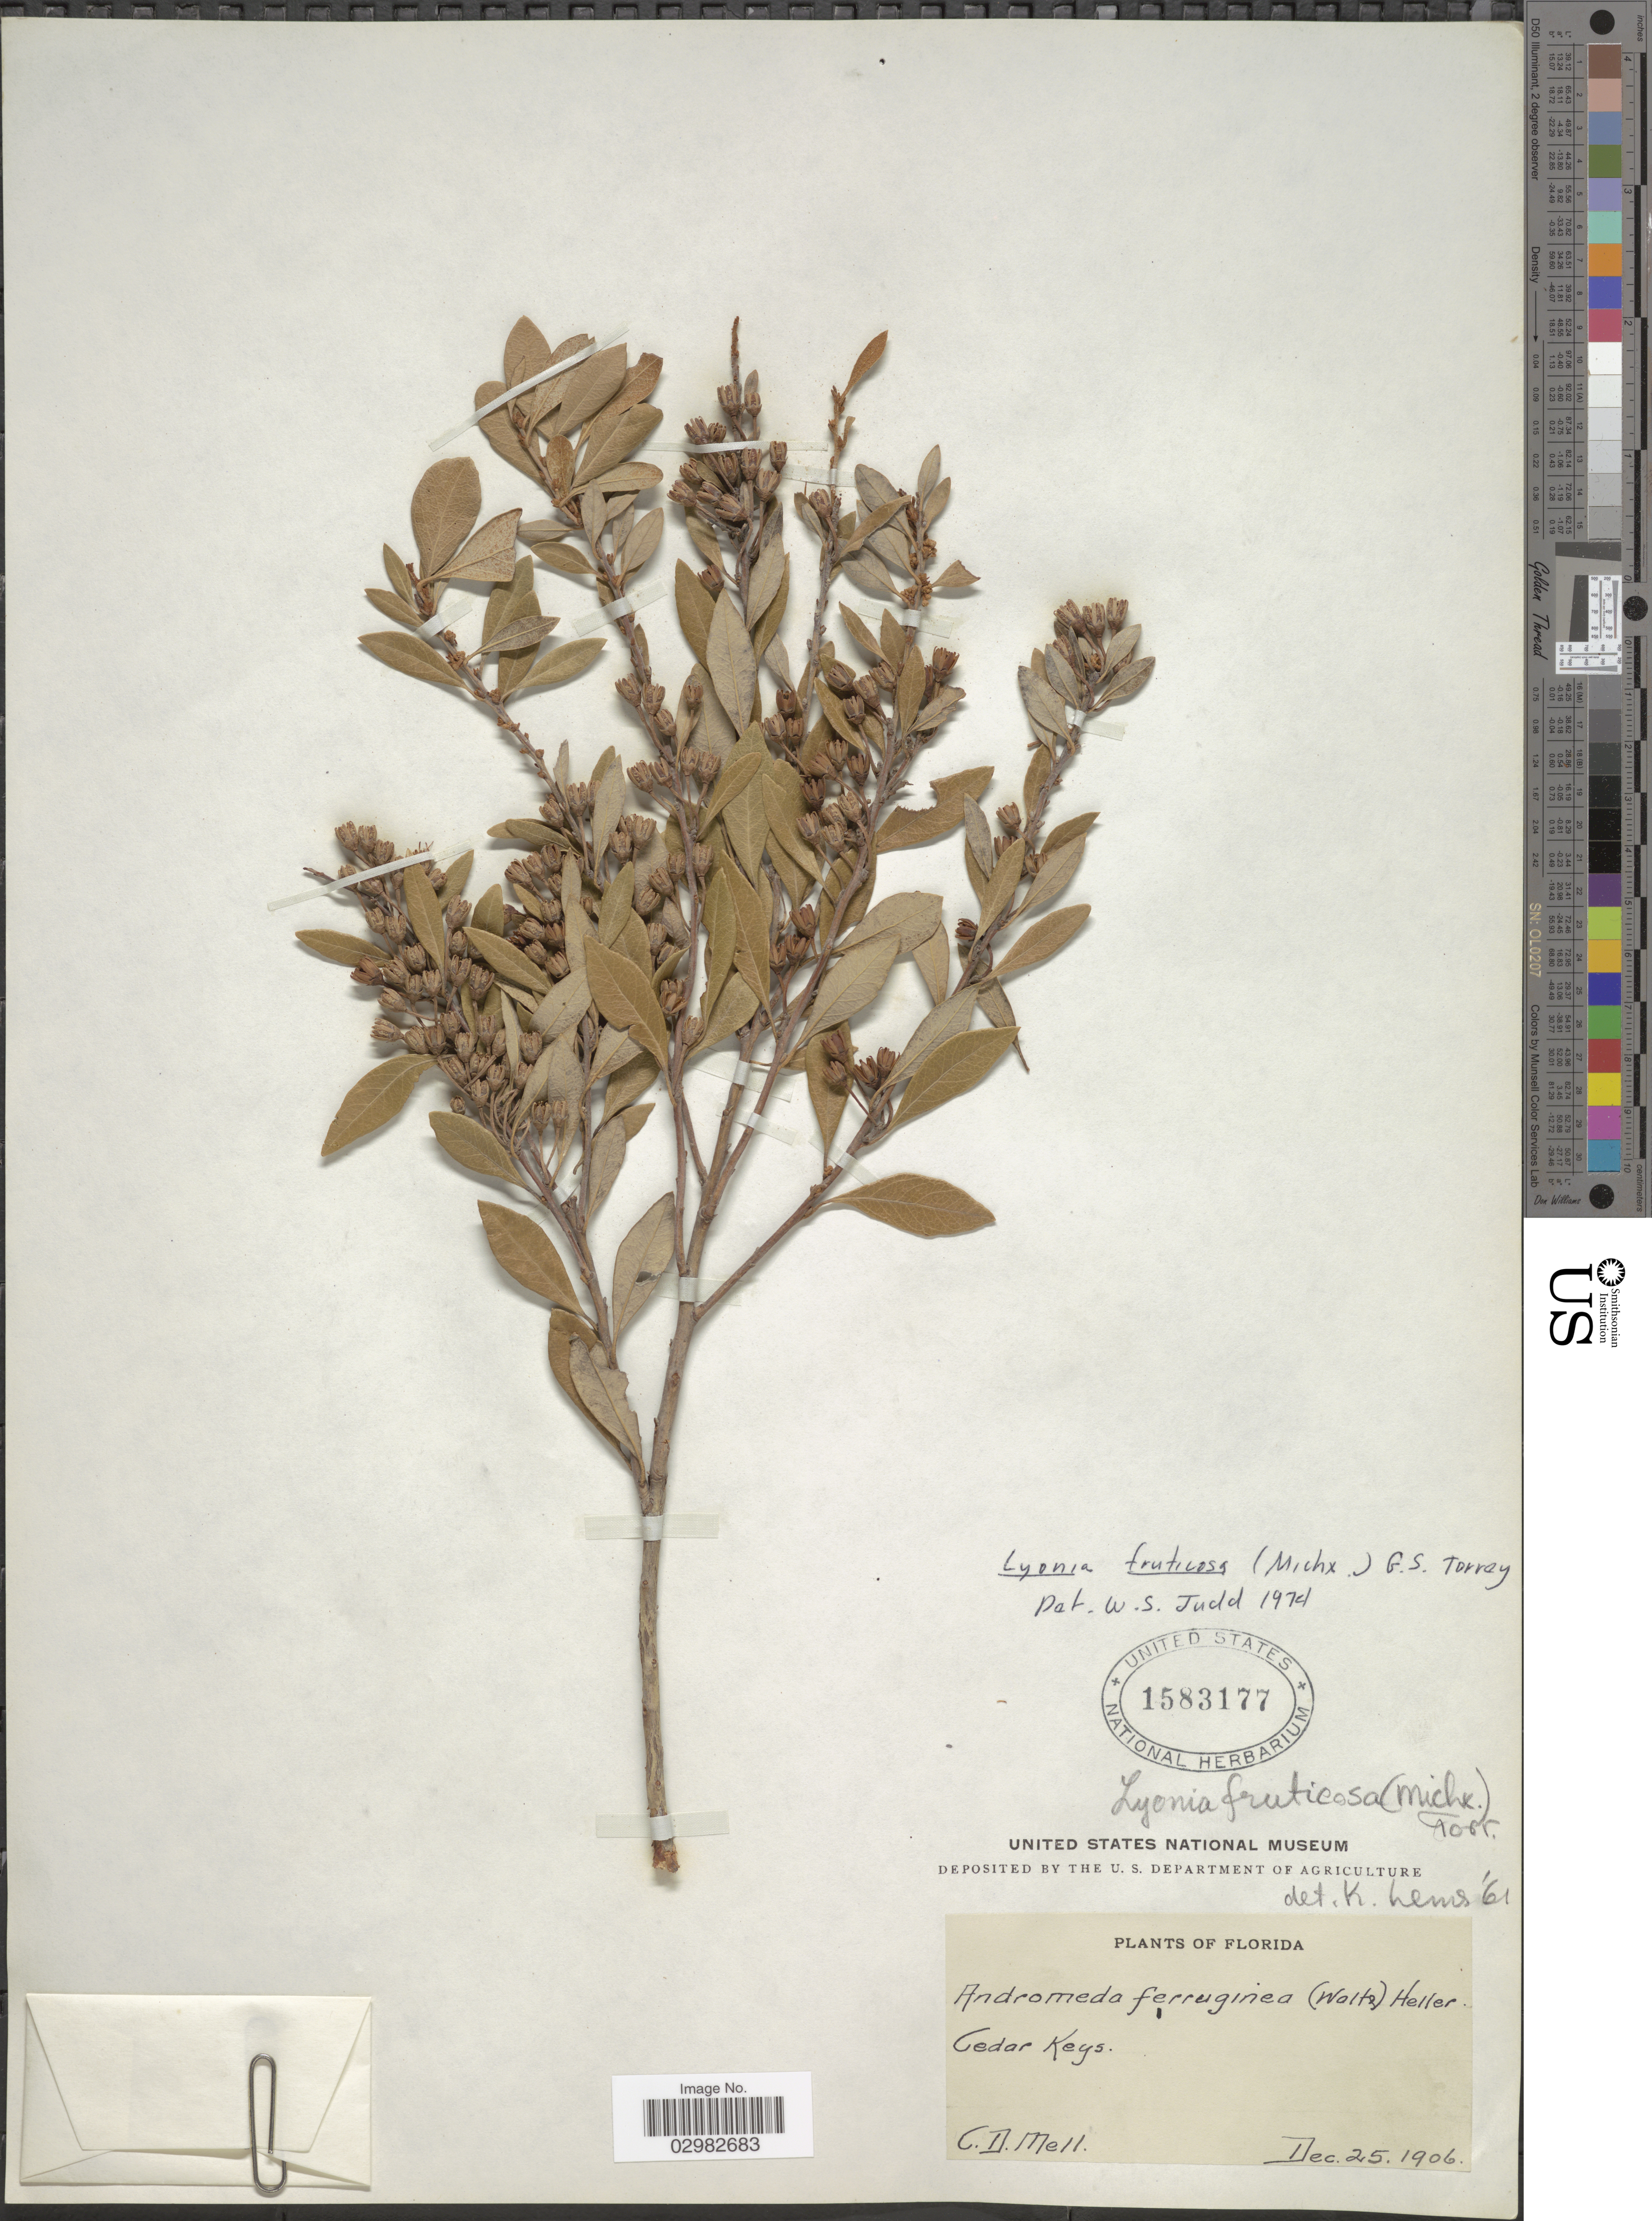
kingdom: Plantae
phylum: Tracheophyta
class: Magnoliopsida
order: Ericales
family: Ericaceae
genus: Lyonia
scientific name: Lyonia fruticosa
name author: (Michx.) G.S. Torr.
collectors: C. D. Mell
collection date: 1906-12-25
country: United States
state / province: Florida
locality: Cedar Keys.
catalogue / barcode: US 1583177